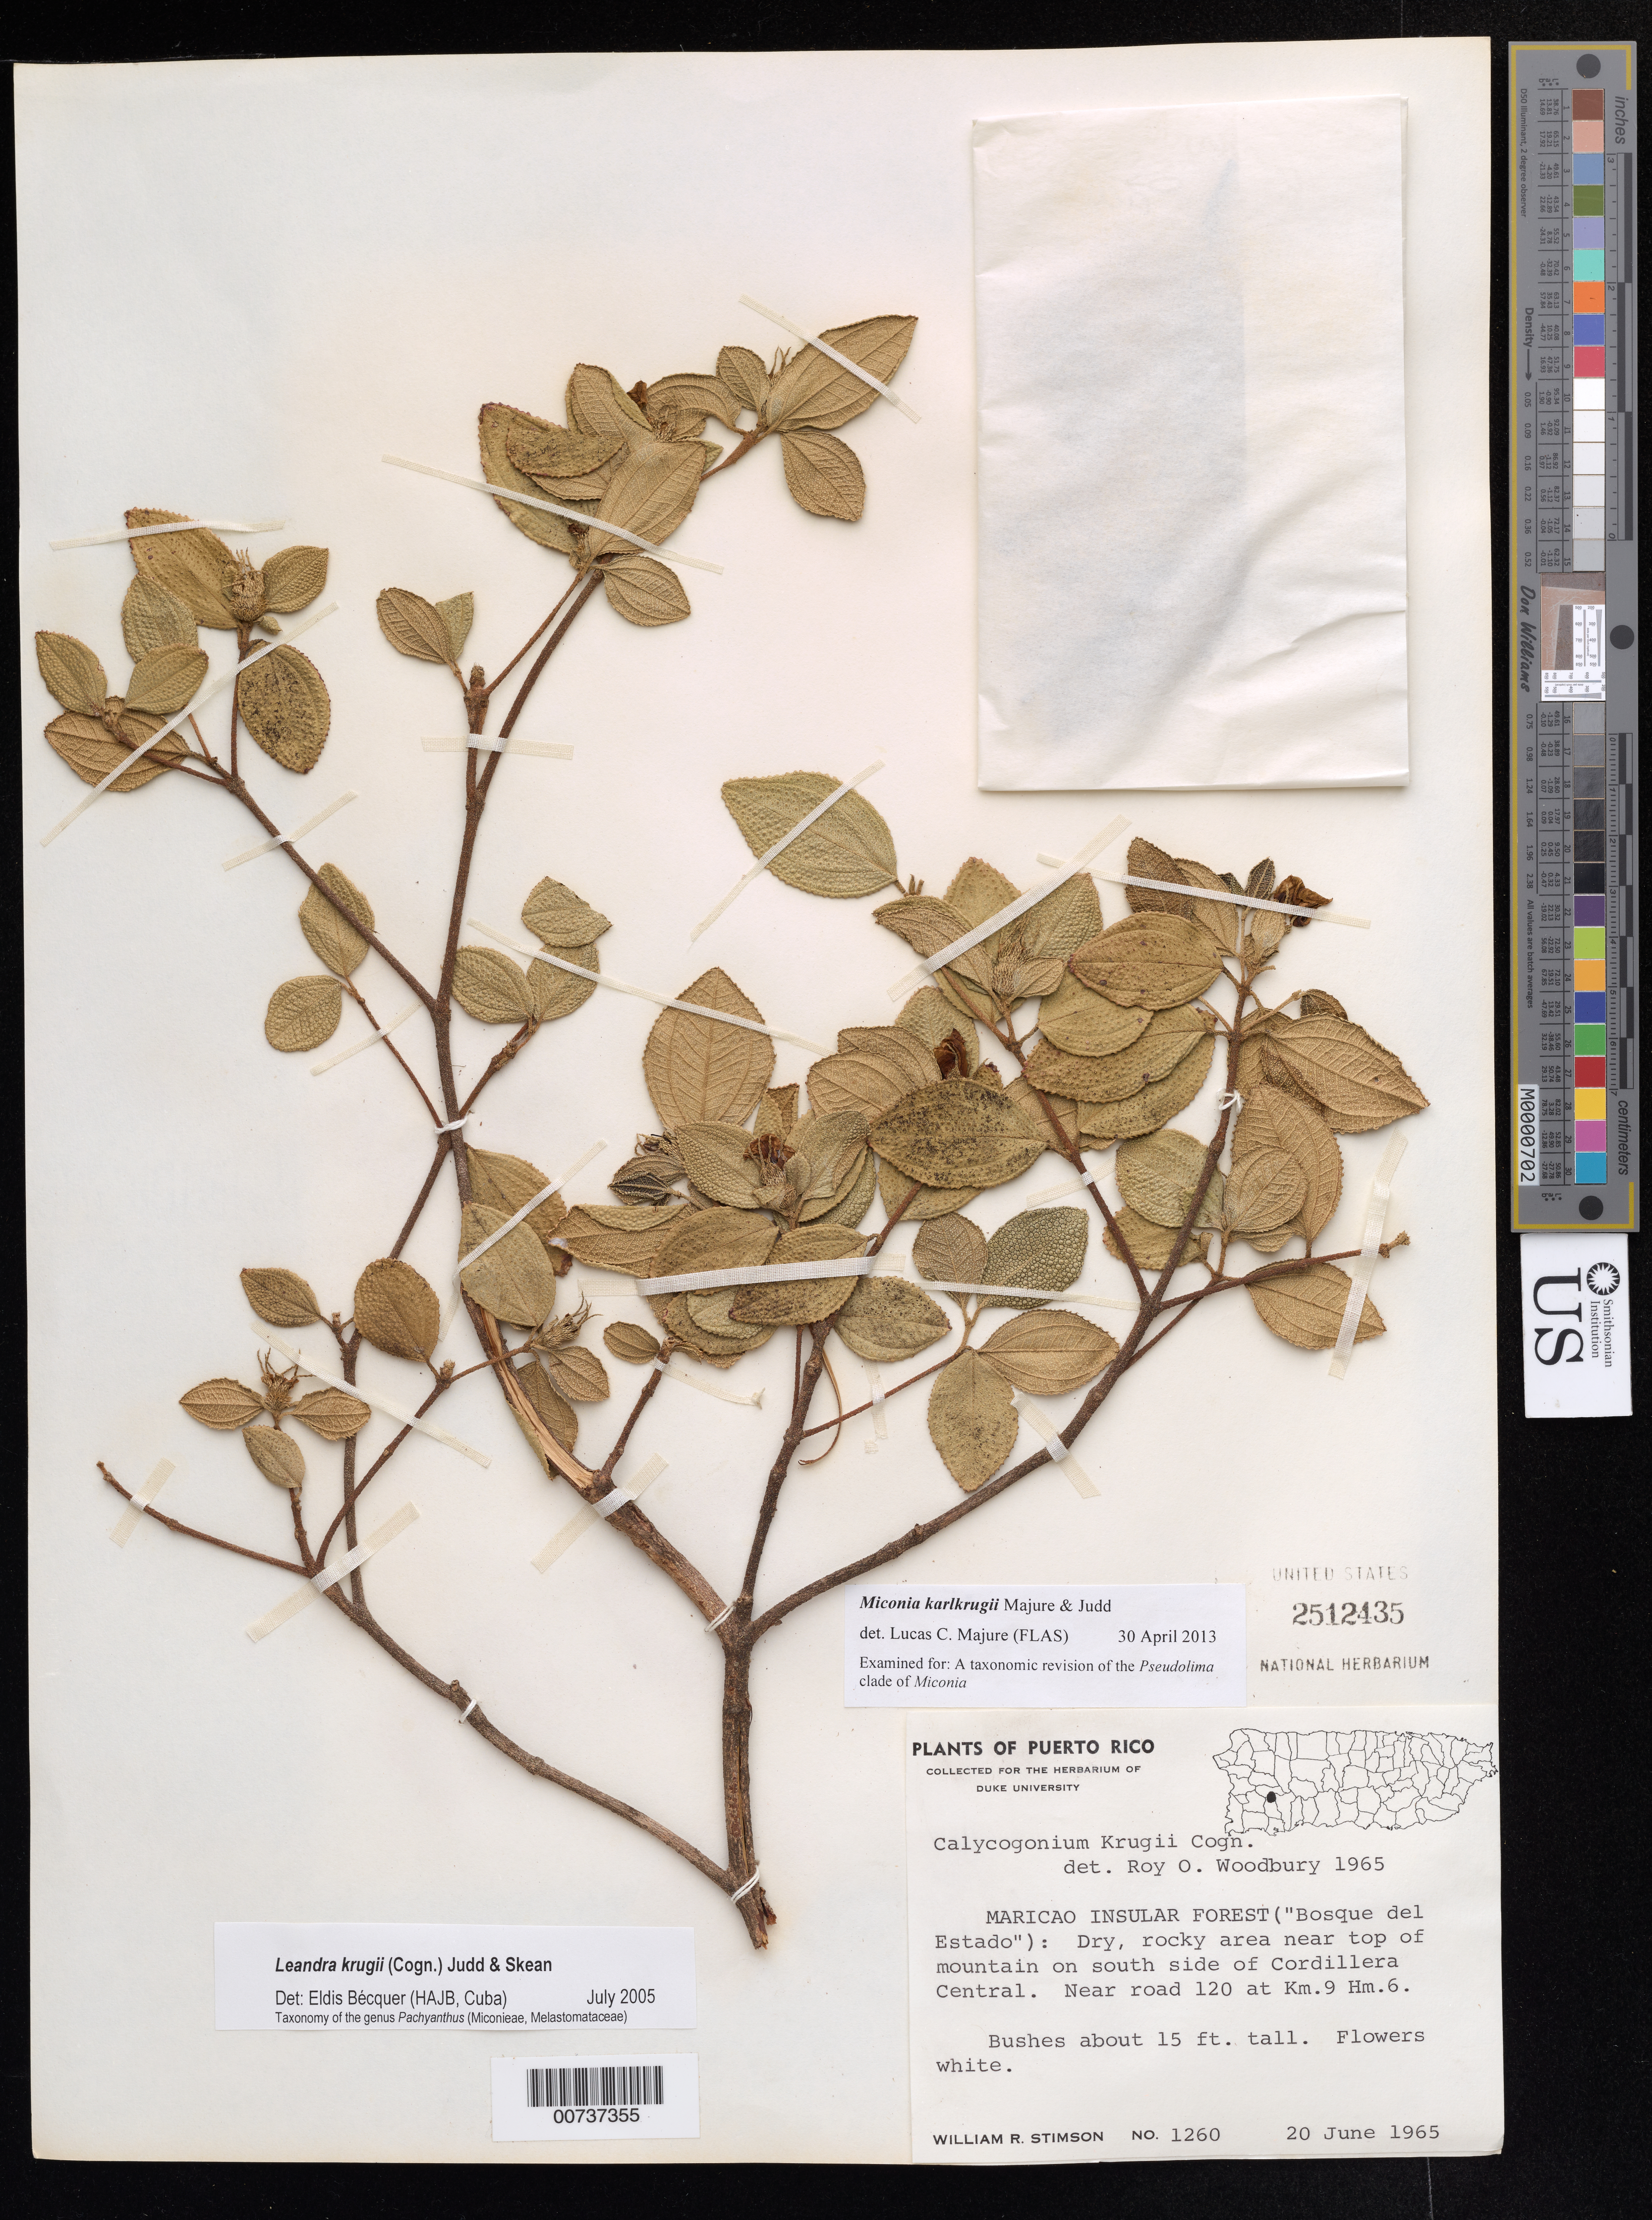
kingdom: Plantae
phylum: Tracheophyta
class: Magnoliopsida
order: Myrtales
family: Melastomataceae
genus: Miconia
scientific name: Miconia karlkrugii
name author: Majure & Judd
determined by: Majure, Lucas C., (FLAS), University of Florida (UNITED STATES)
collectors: W. R. Stimson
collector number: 1260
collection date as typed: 20 Jun 1965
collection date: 1965-06-20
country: Puerto Rico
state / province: Maricao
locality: Maricao Insular Forest ("Bosque del Estado"). Near Road 120 at km 9 Hm. 6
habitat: Dry, rocky area near top of mountain on south side of Cordillera Central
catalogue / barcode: US 2512435